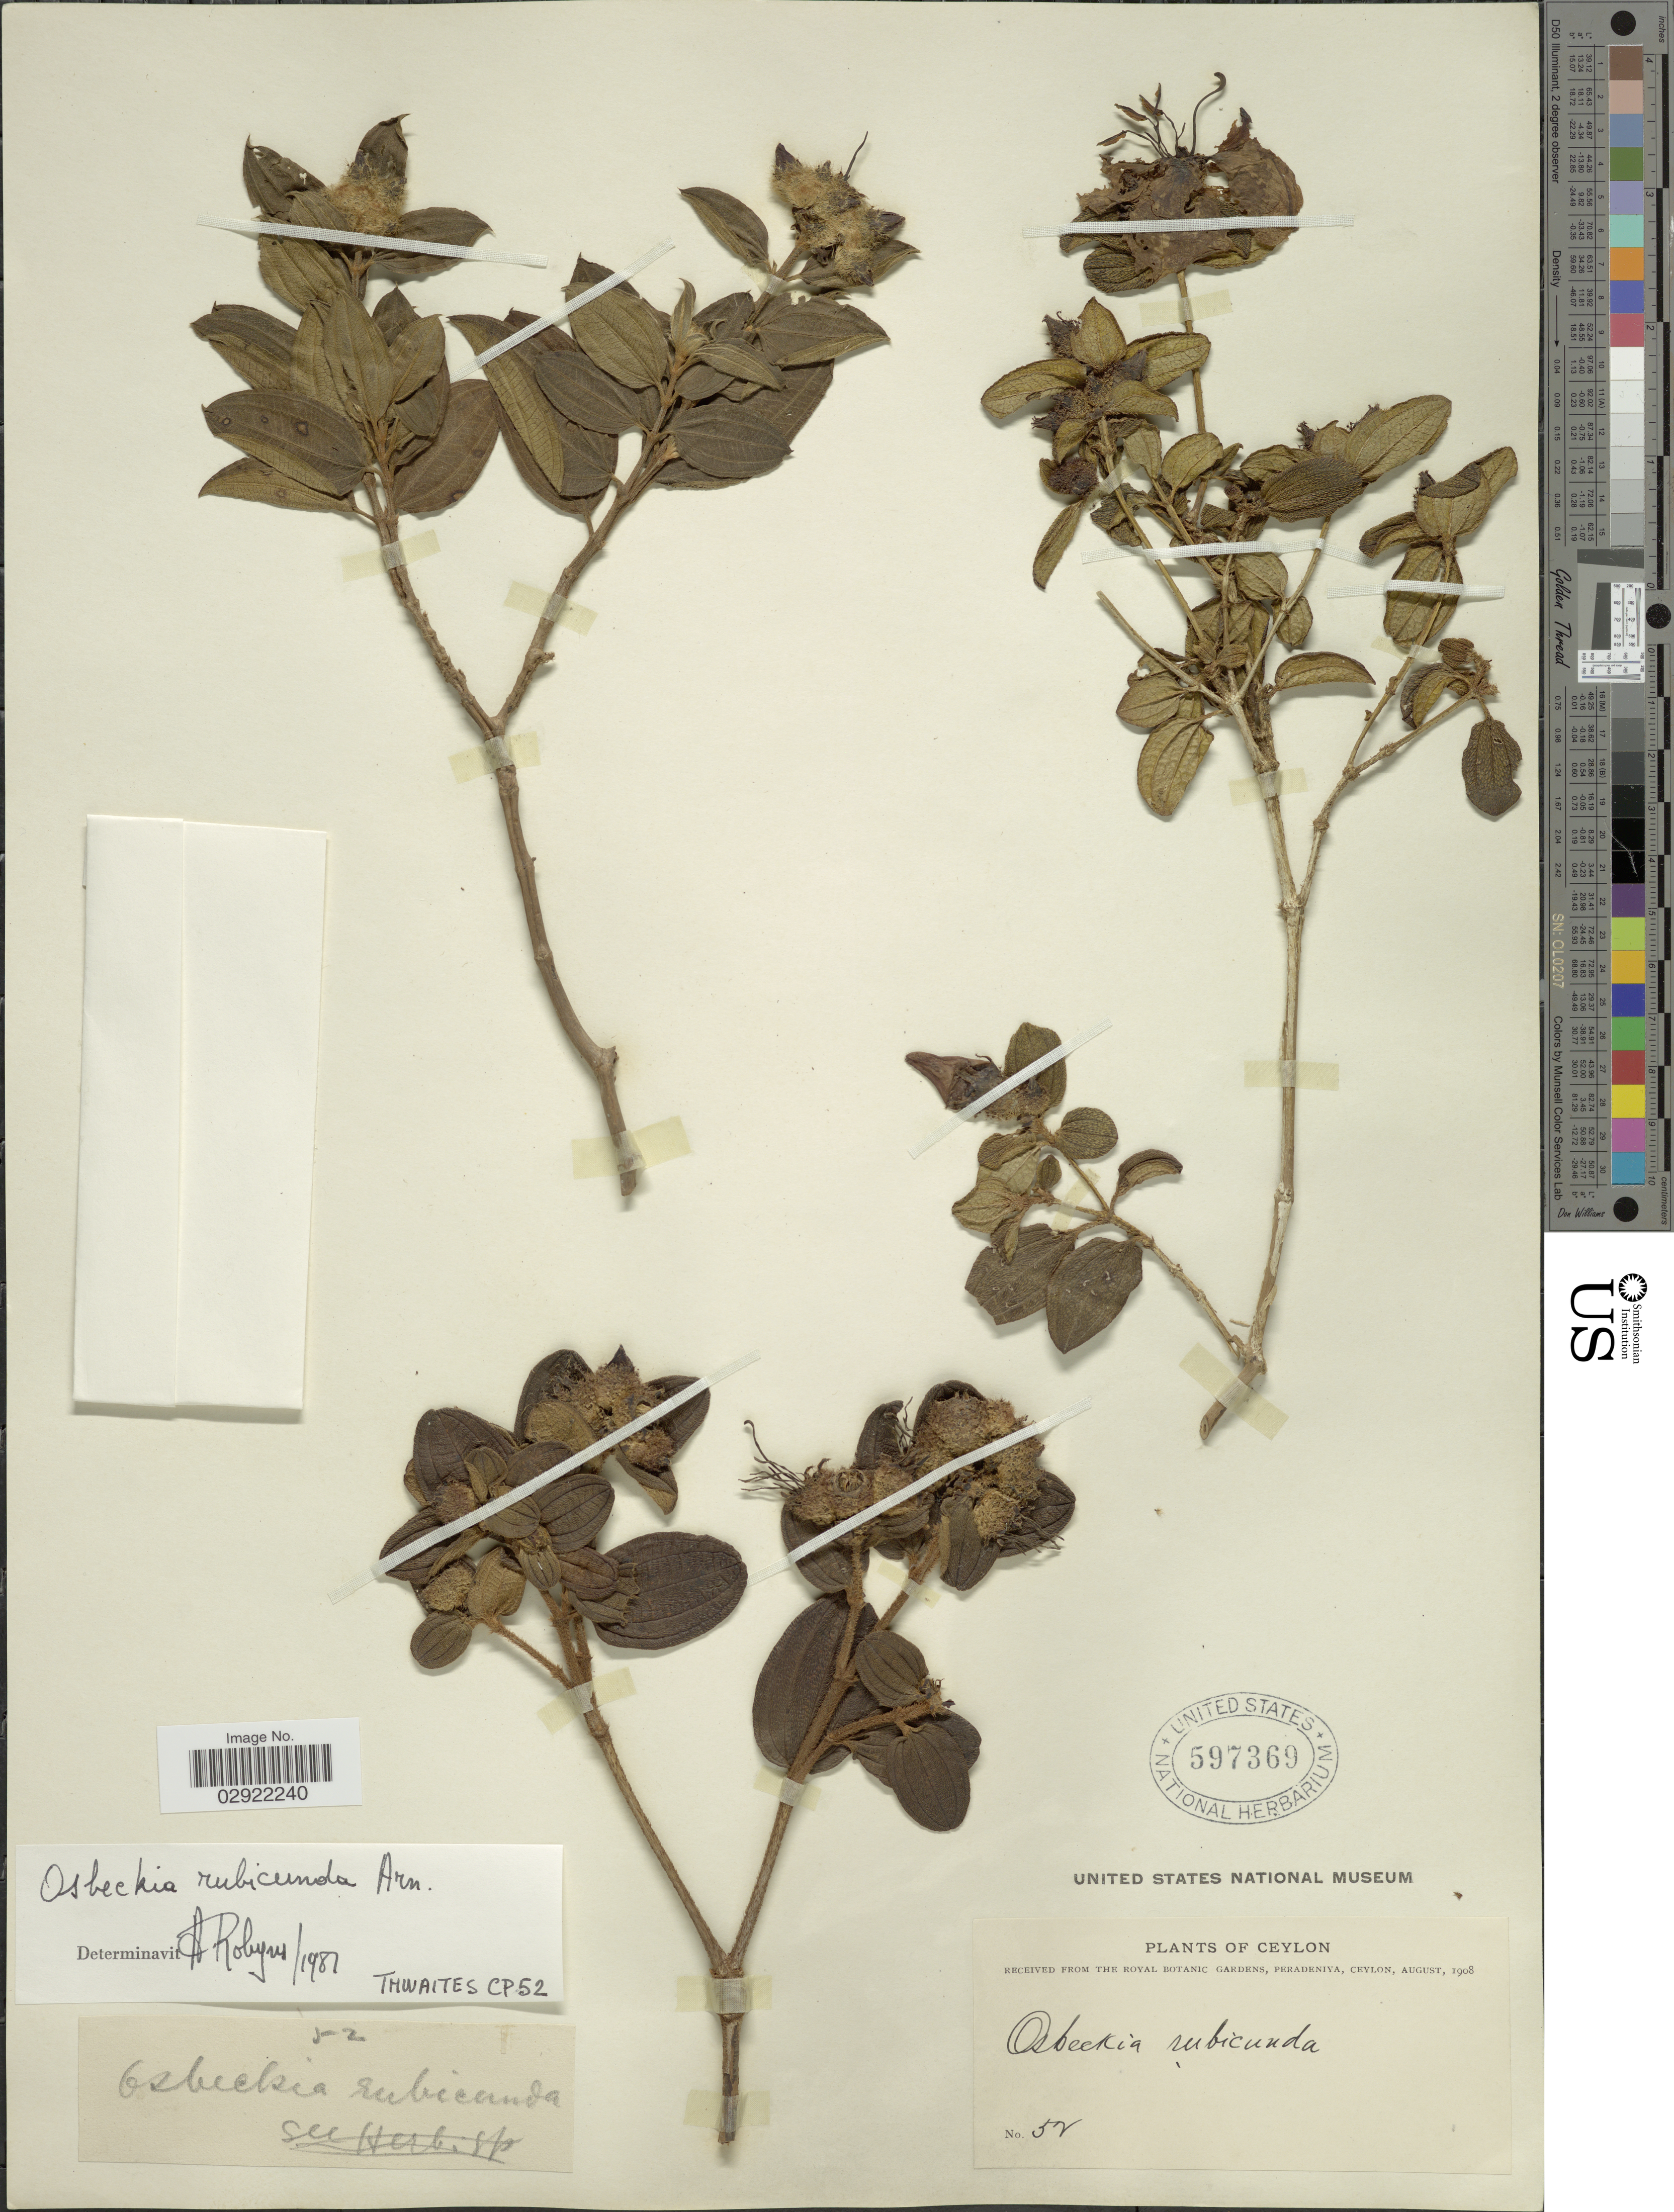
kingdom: Plantae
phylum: Tracheophyta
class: Magnoliopsida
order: Myrtales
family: Melastomataceae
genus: Osbeckia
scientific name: Osbeckia rubicunda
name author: Arn.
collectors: P. Royal Botanic Gardens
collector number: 52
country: Sri Lanka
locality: Ceylon.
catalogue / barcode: US 597369